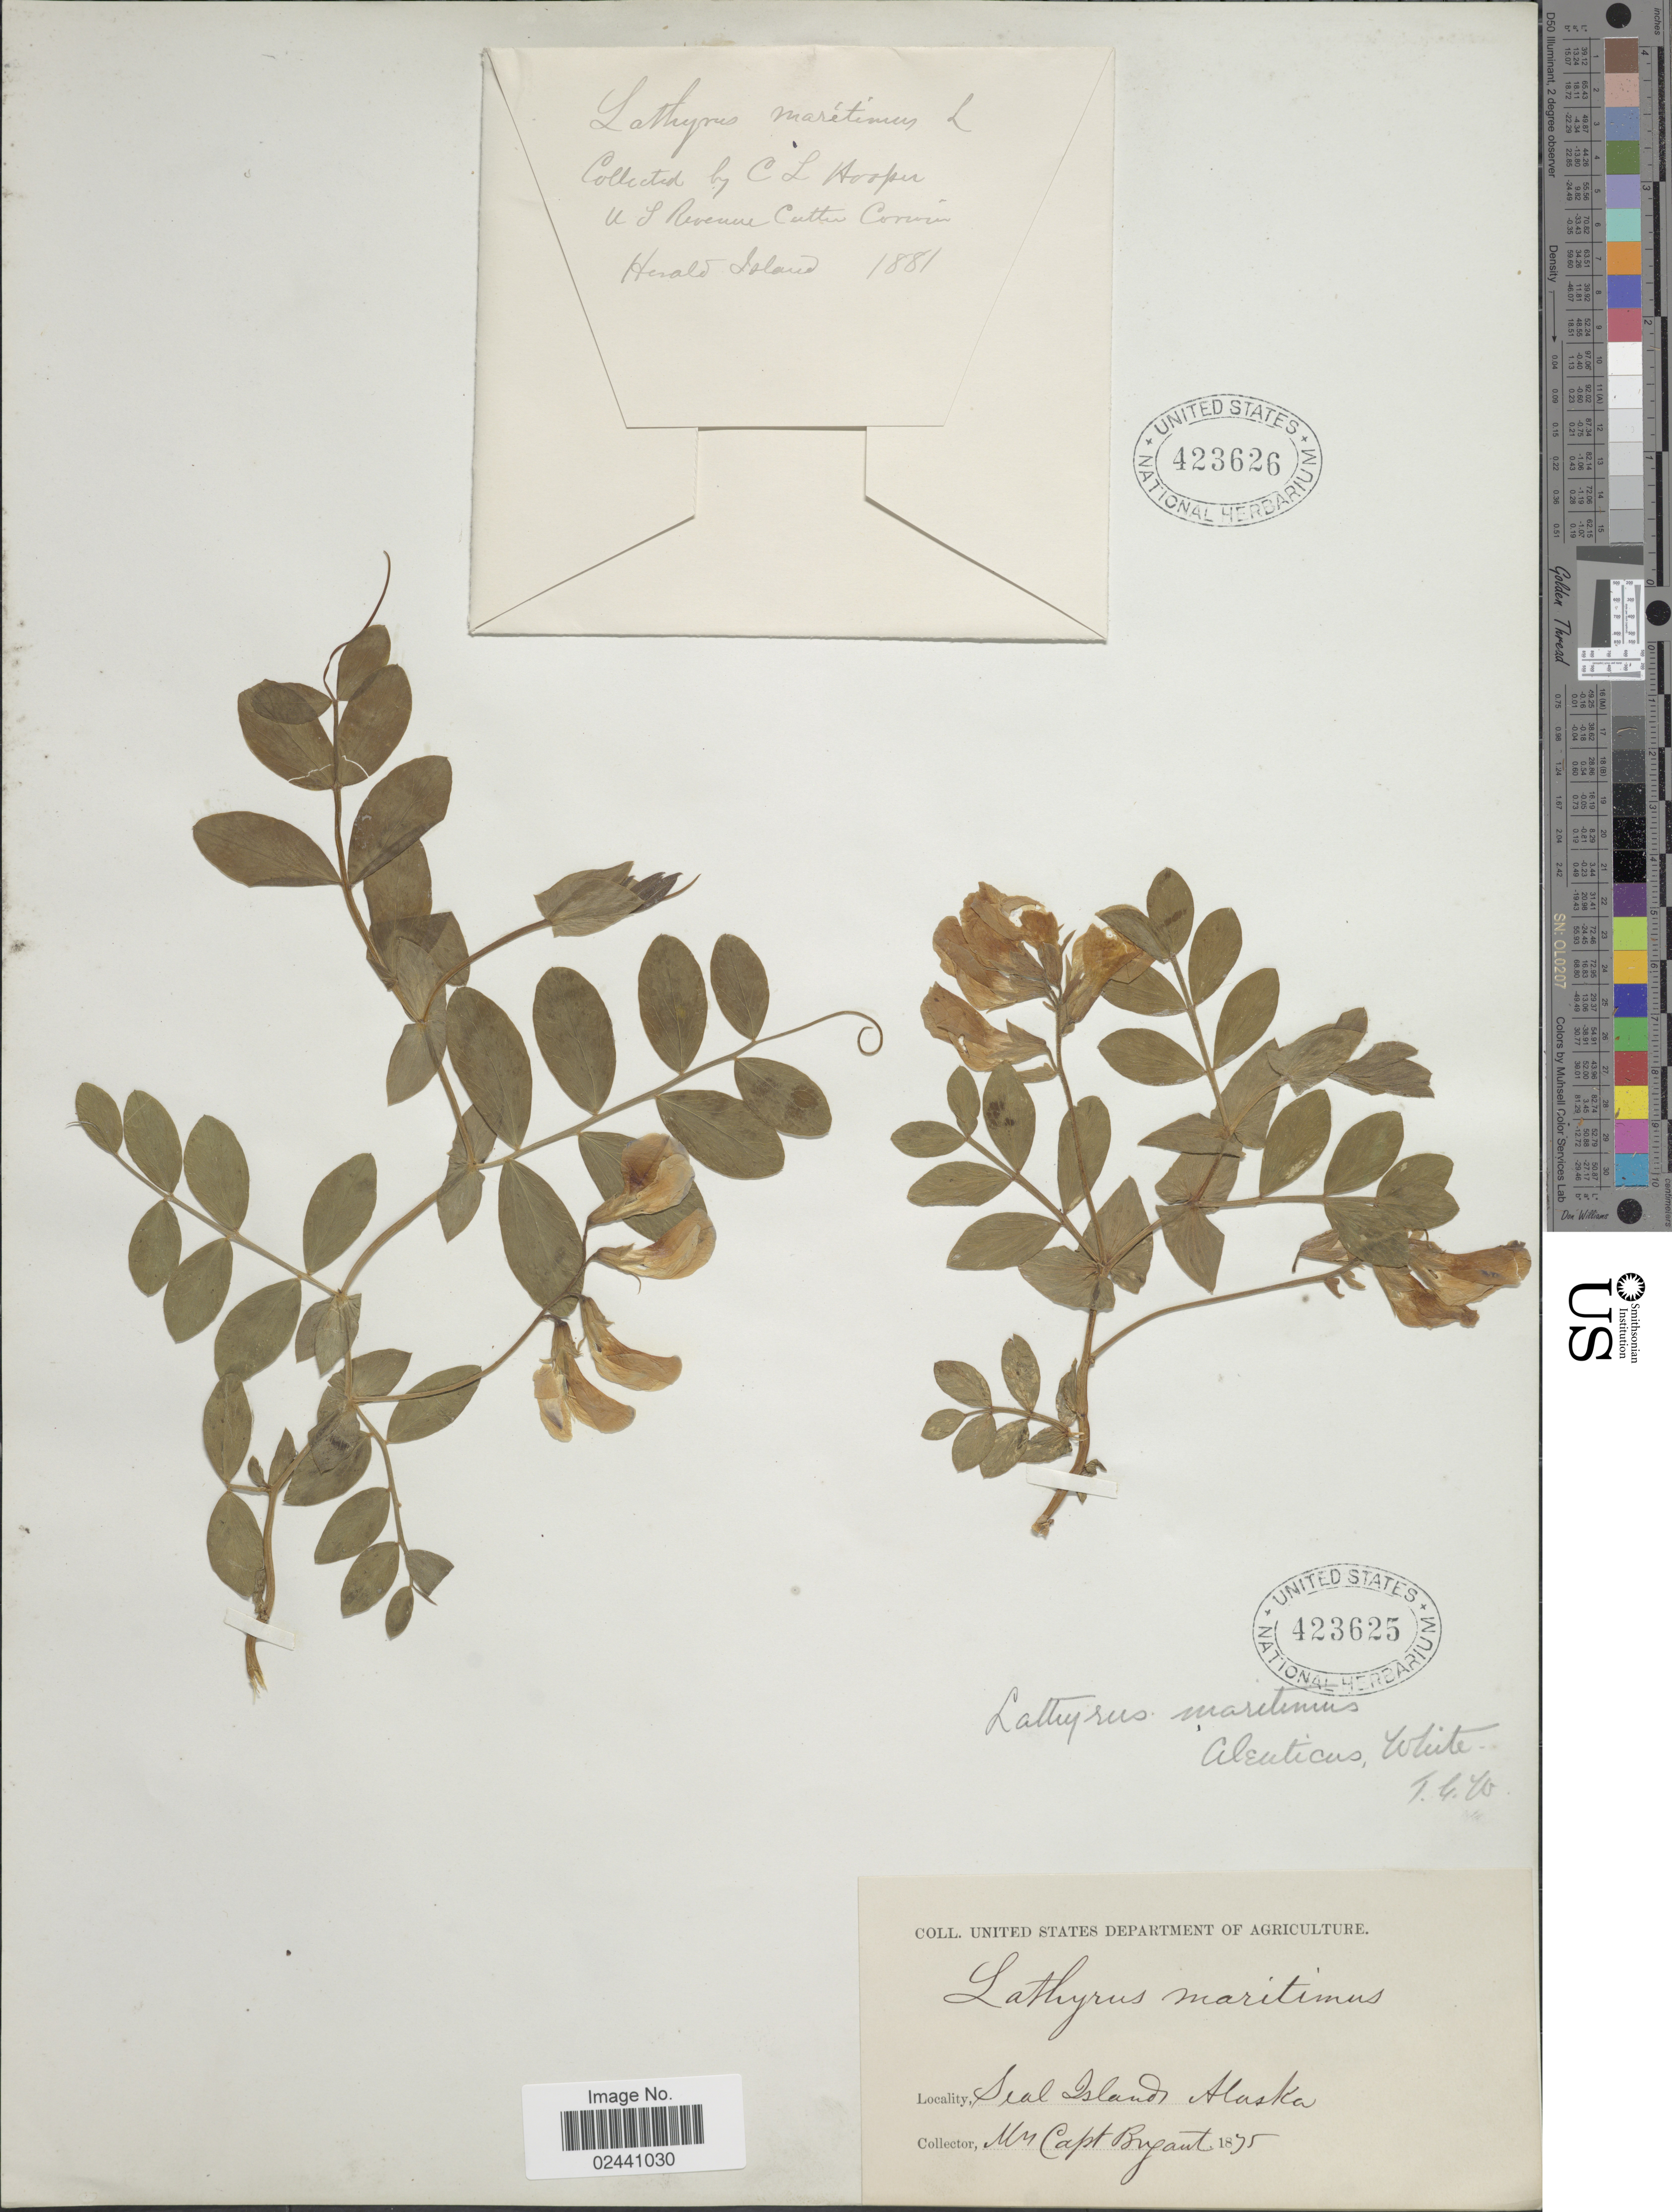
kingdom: Plantae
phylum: Tracheophyta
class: Magnoliopsida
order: Fabales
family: Fabaceae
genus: Lathyrus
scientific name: Lathyrus maritimus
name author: Torr.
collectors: C. Bryant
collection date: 1875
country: United States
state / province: Alaska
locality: Seal Islands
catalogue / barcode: US 423625